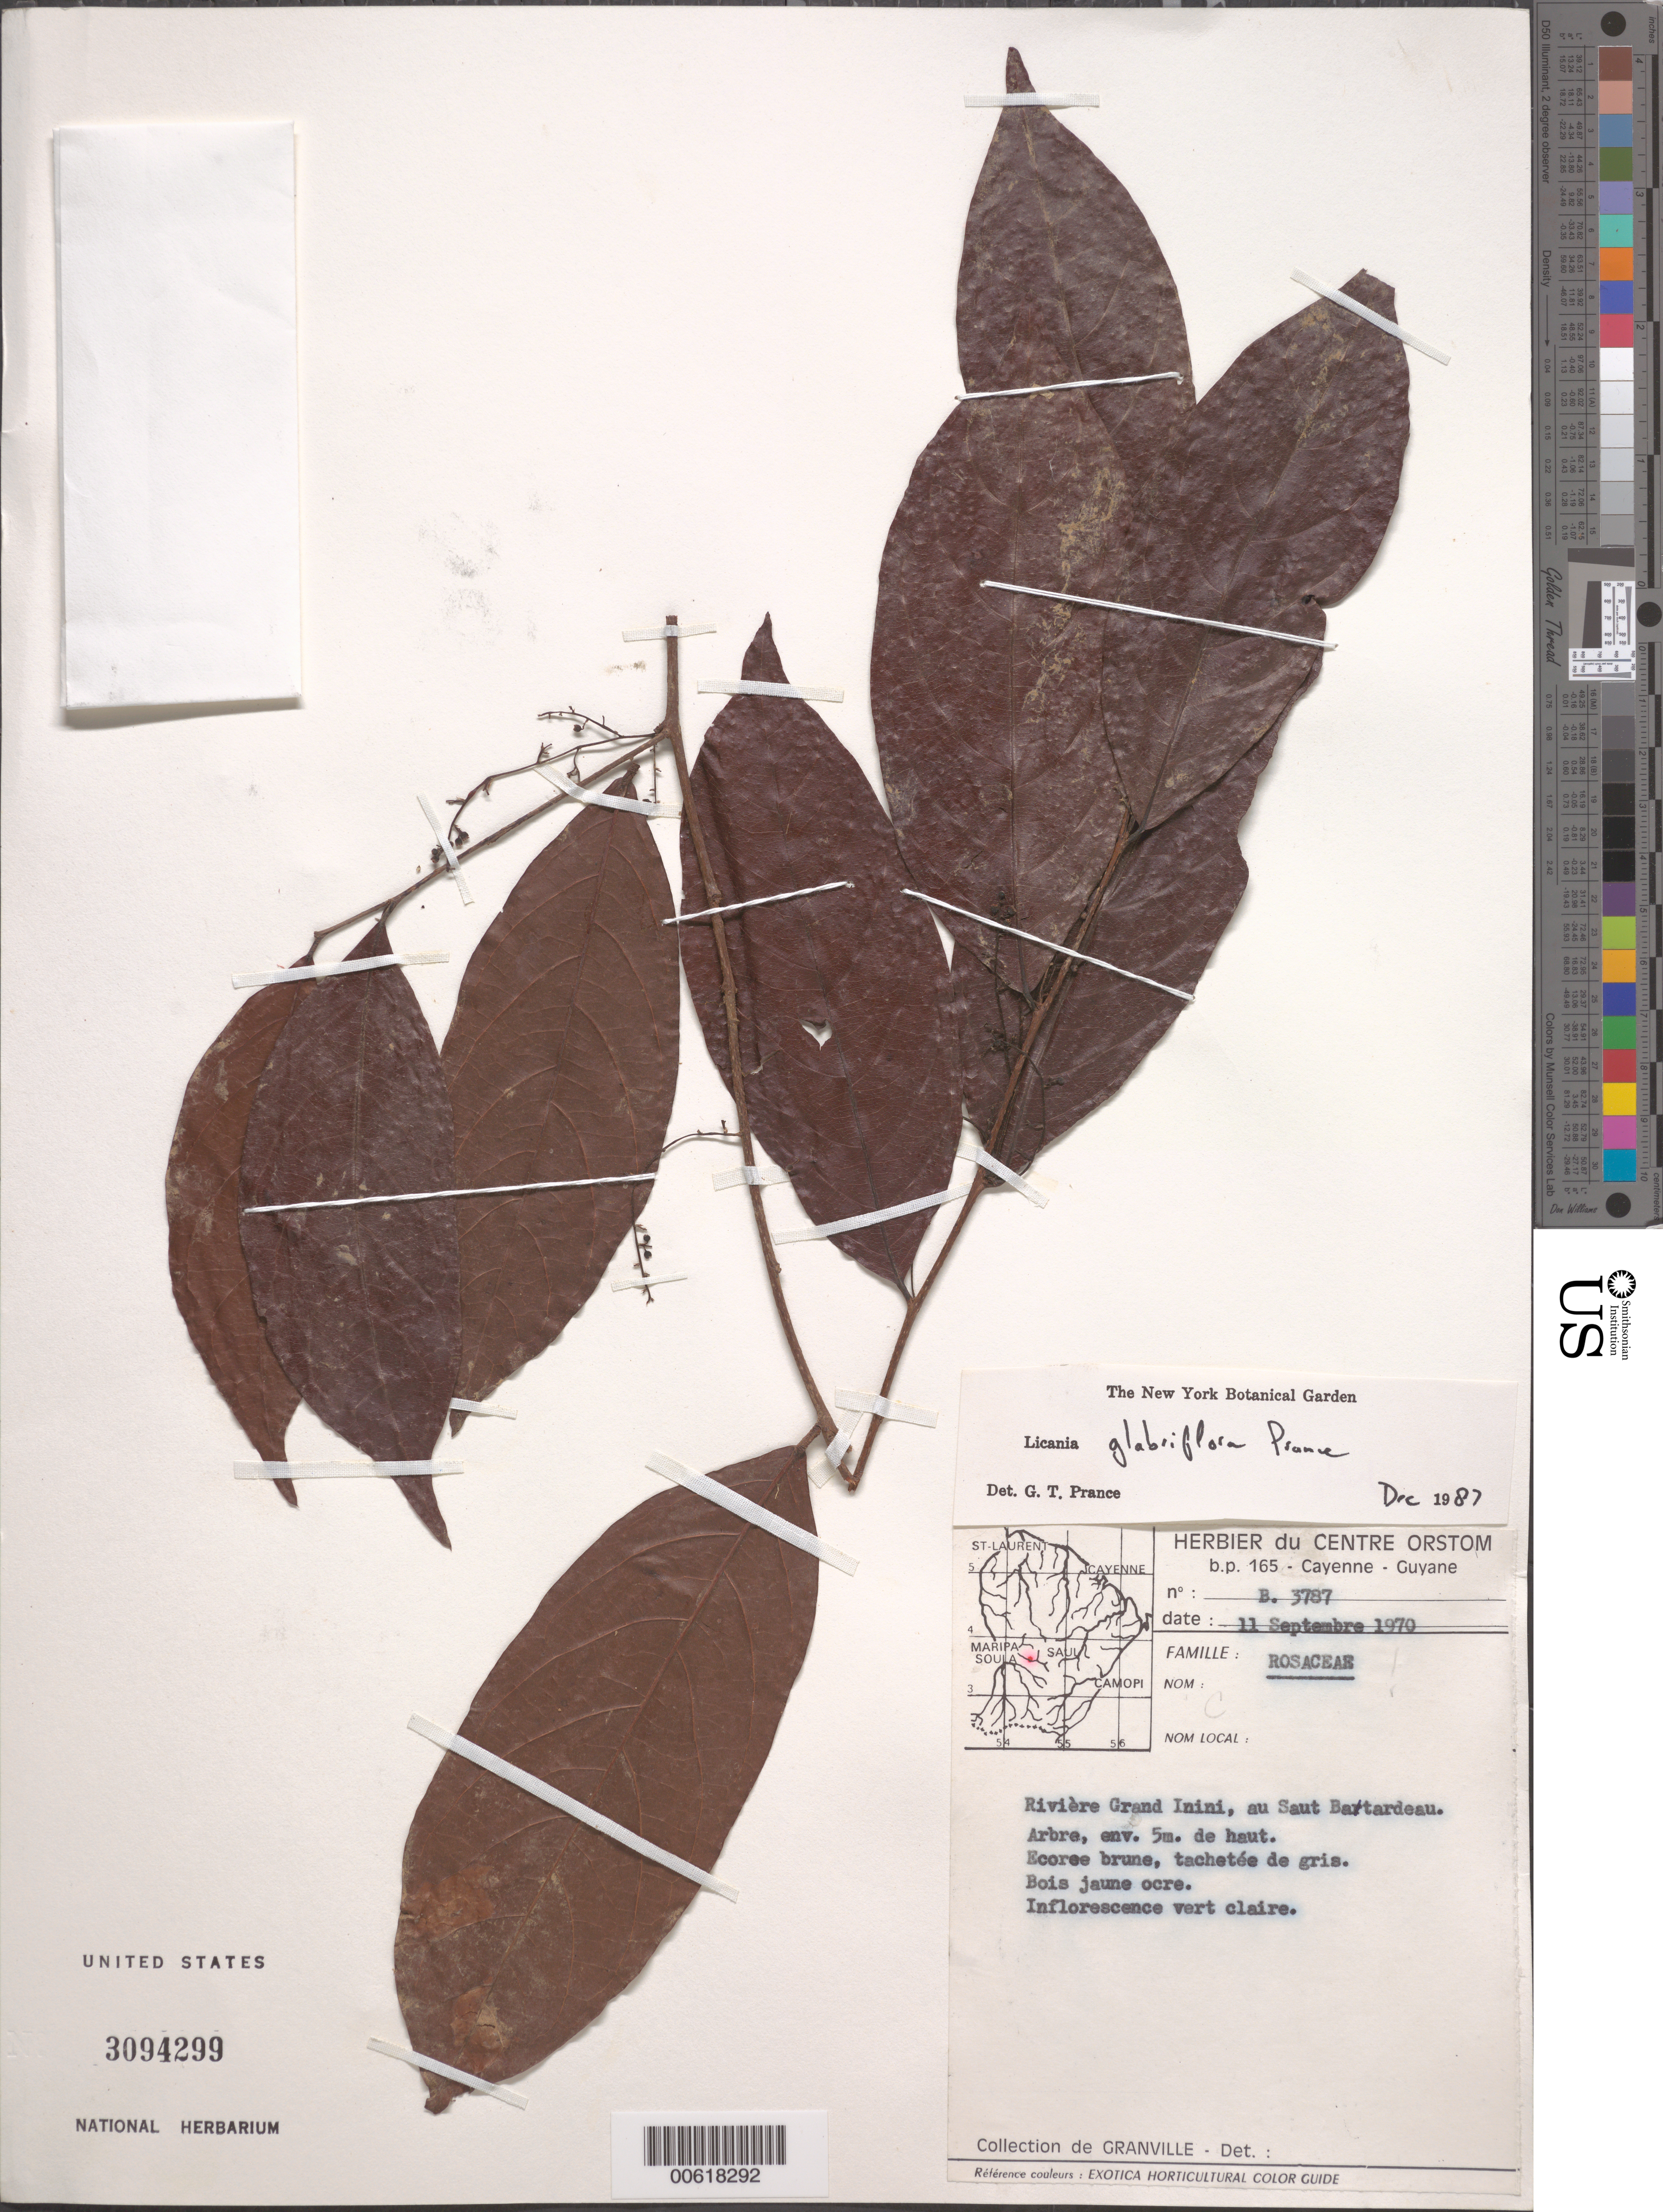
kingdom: Plantae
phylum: Tracheophyta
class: Magnoliopsida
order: Malpighiales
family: Chrysobalanaceae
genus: Hymenopus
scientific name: Hymenopus glabriflorus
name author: (Prance) Sothers & Prance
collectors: J.-J. de Granville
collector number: B 3787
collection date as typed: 11-Sep-70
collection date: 1970-09-11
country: French Guiana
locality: Rivière Grand Inini, au Saut Batardeau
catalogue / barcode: US 3094299